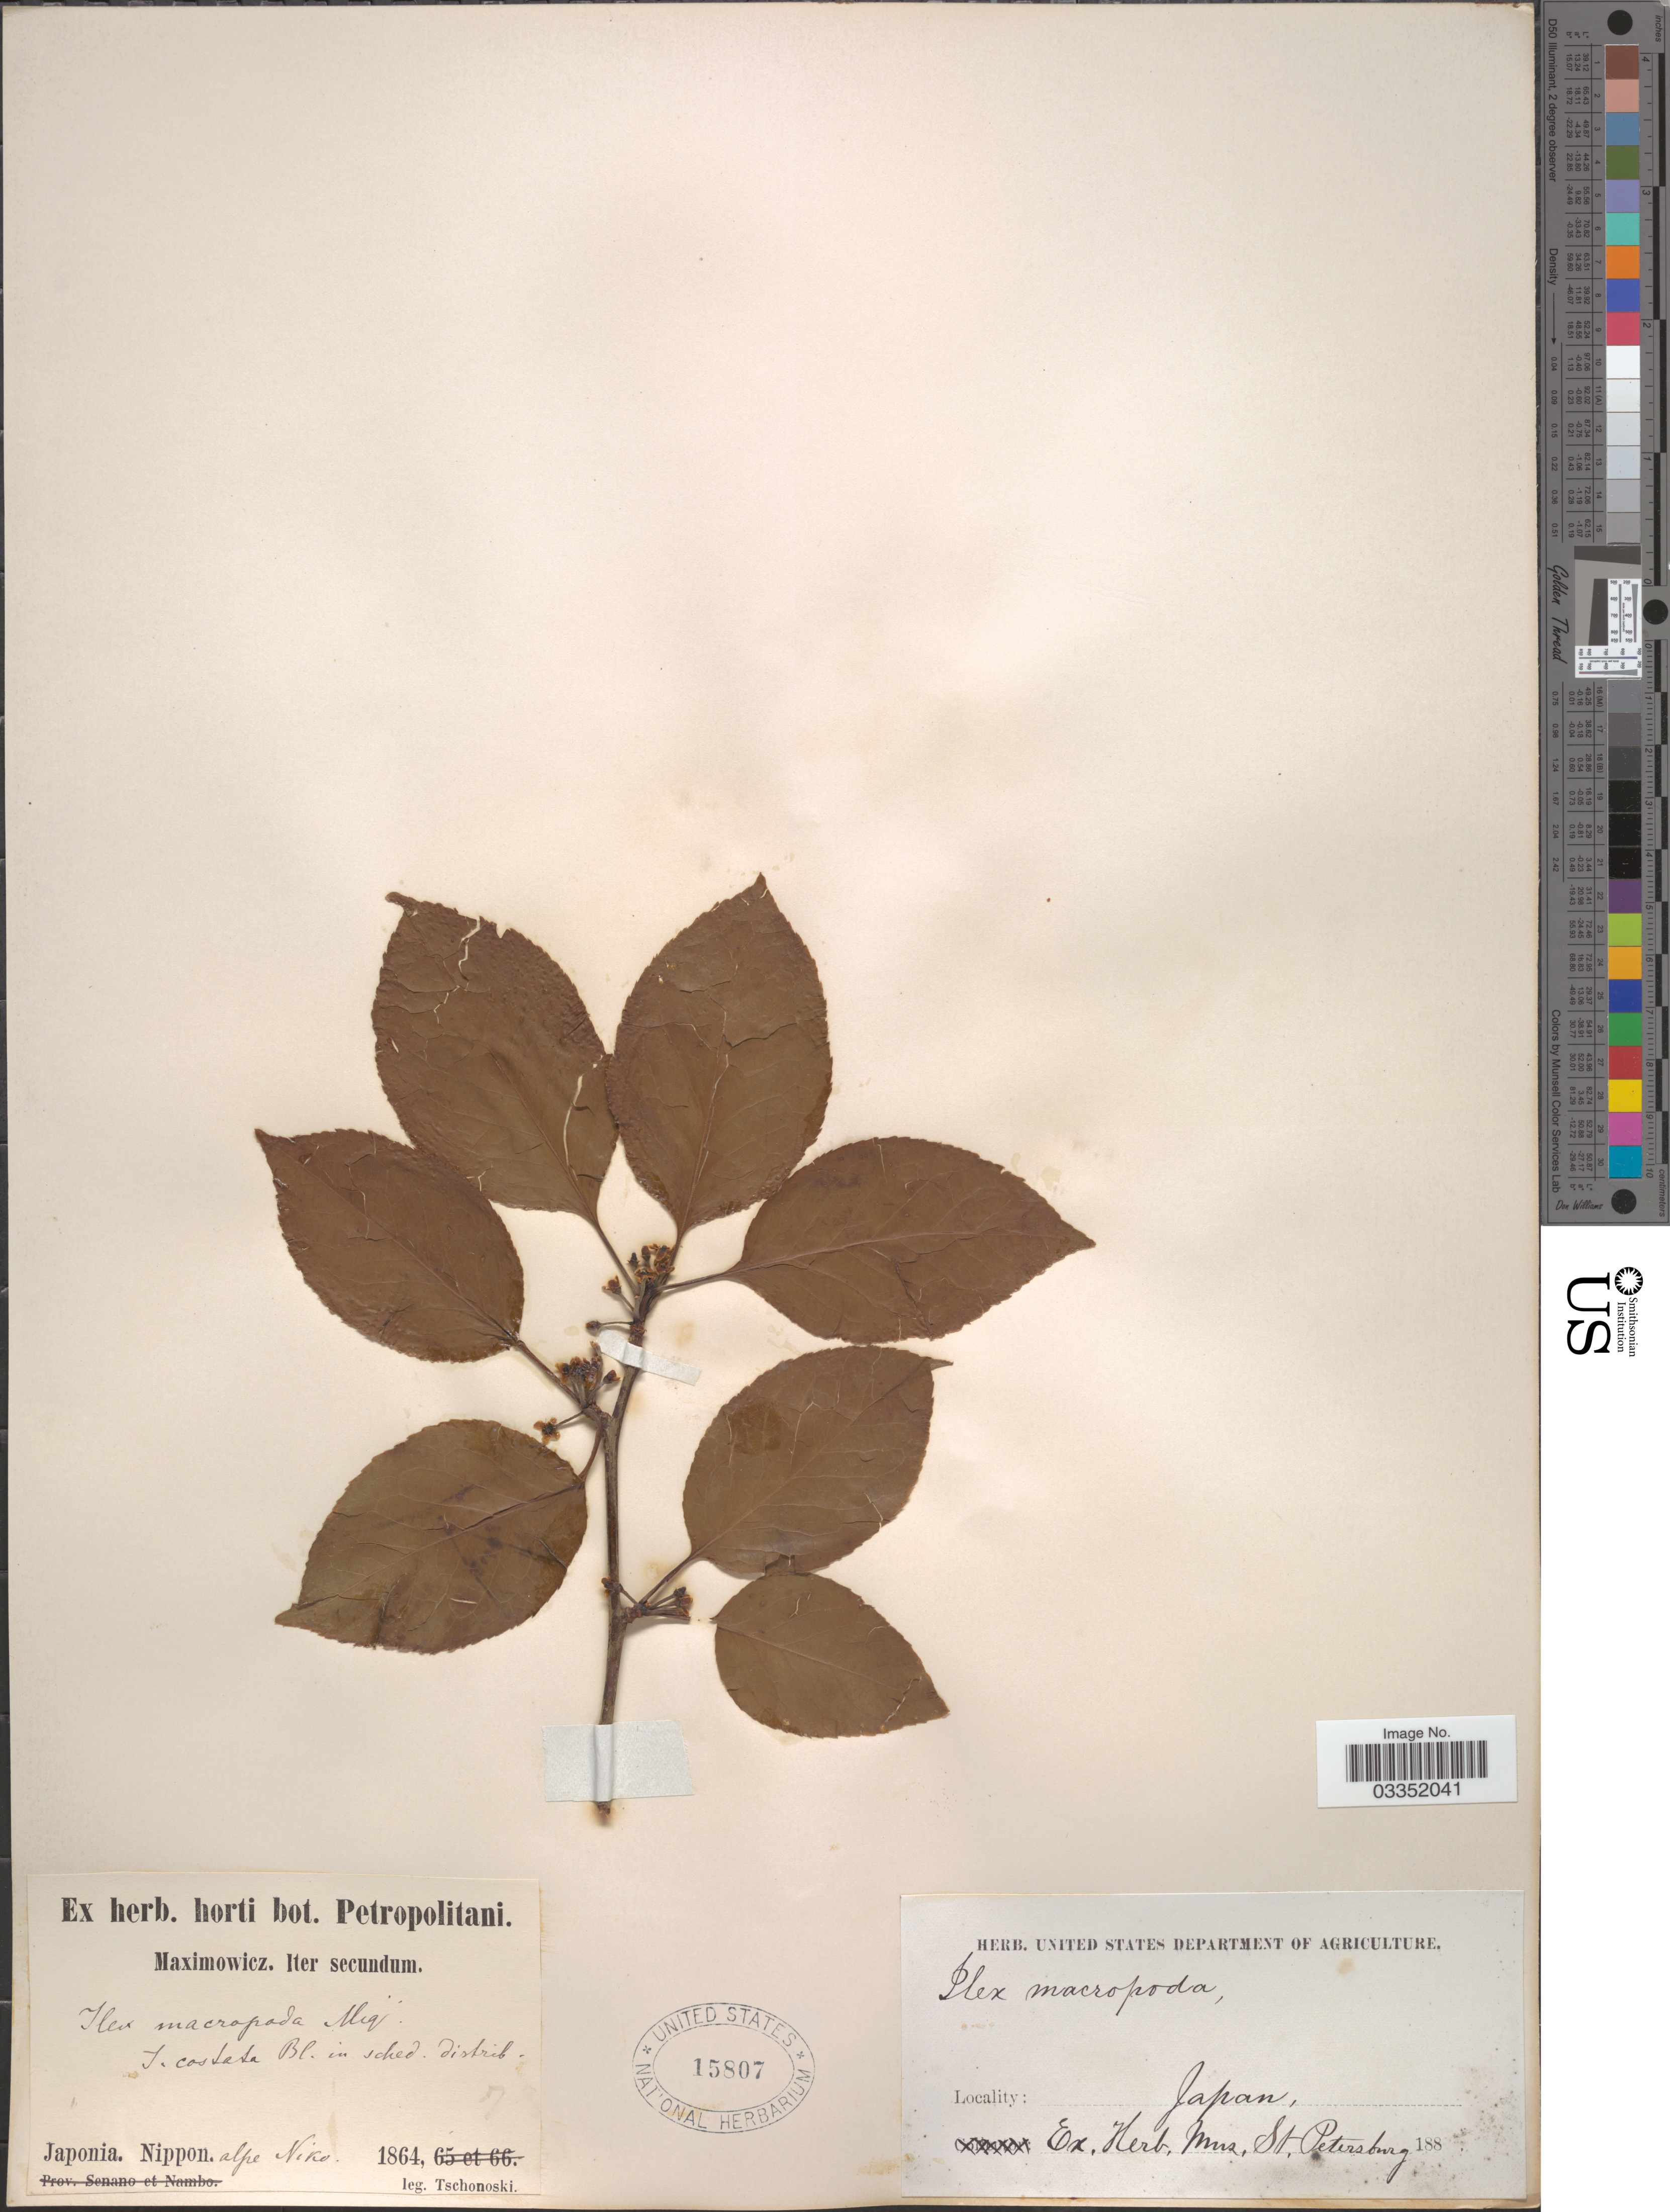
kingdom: Plantae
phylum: Tracheophyta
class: Magnoliopsida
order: Aquifoliales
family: Aquifoliaceae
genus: Ilex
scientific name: Ilex macropoda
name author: Miq.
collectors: -. Tschonoski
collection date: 1864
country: Japan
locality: Nippon alpe Niko.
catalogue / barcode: US 15807